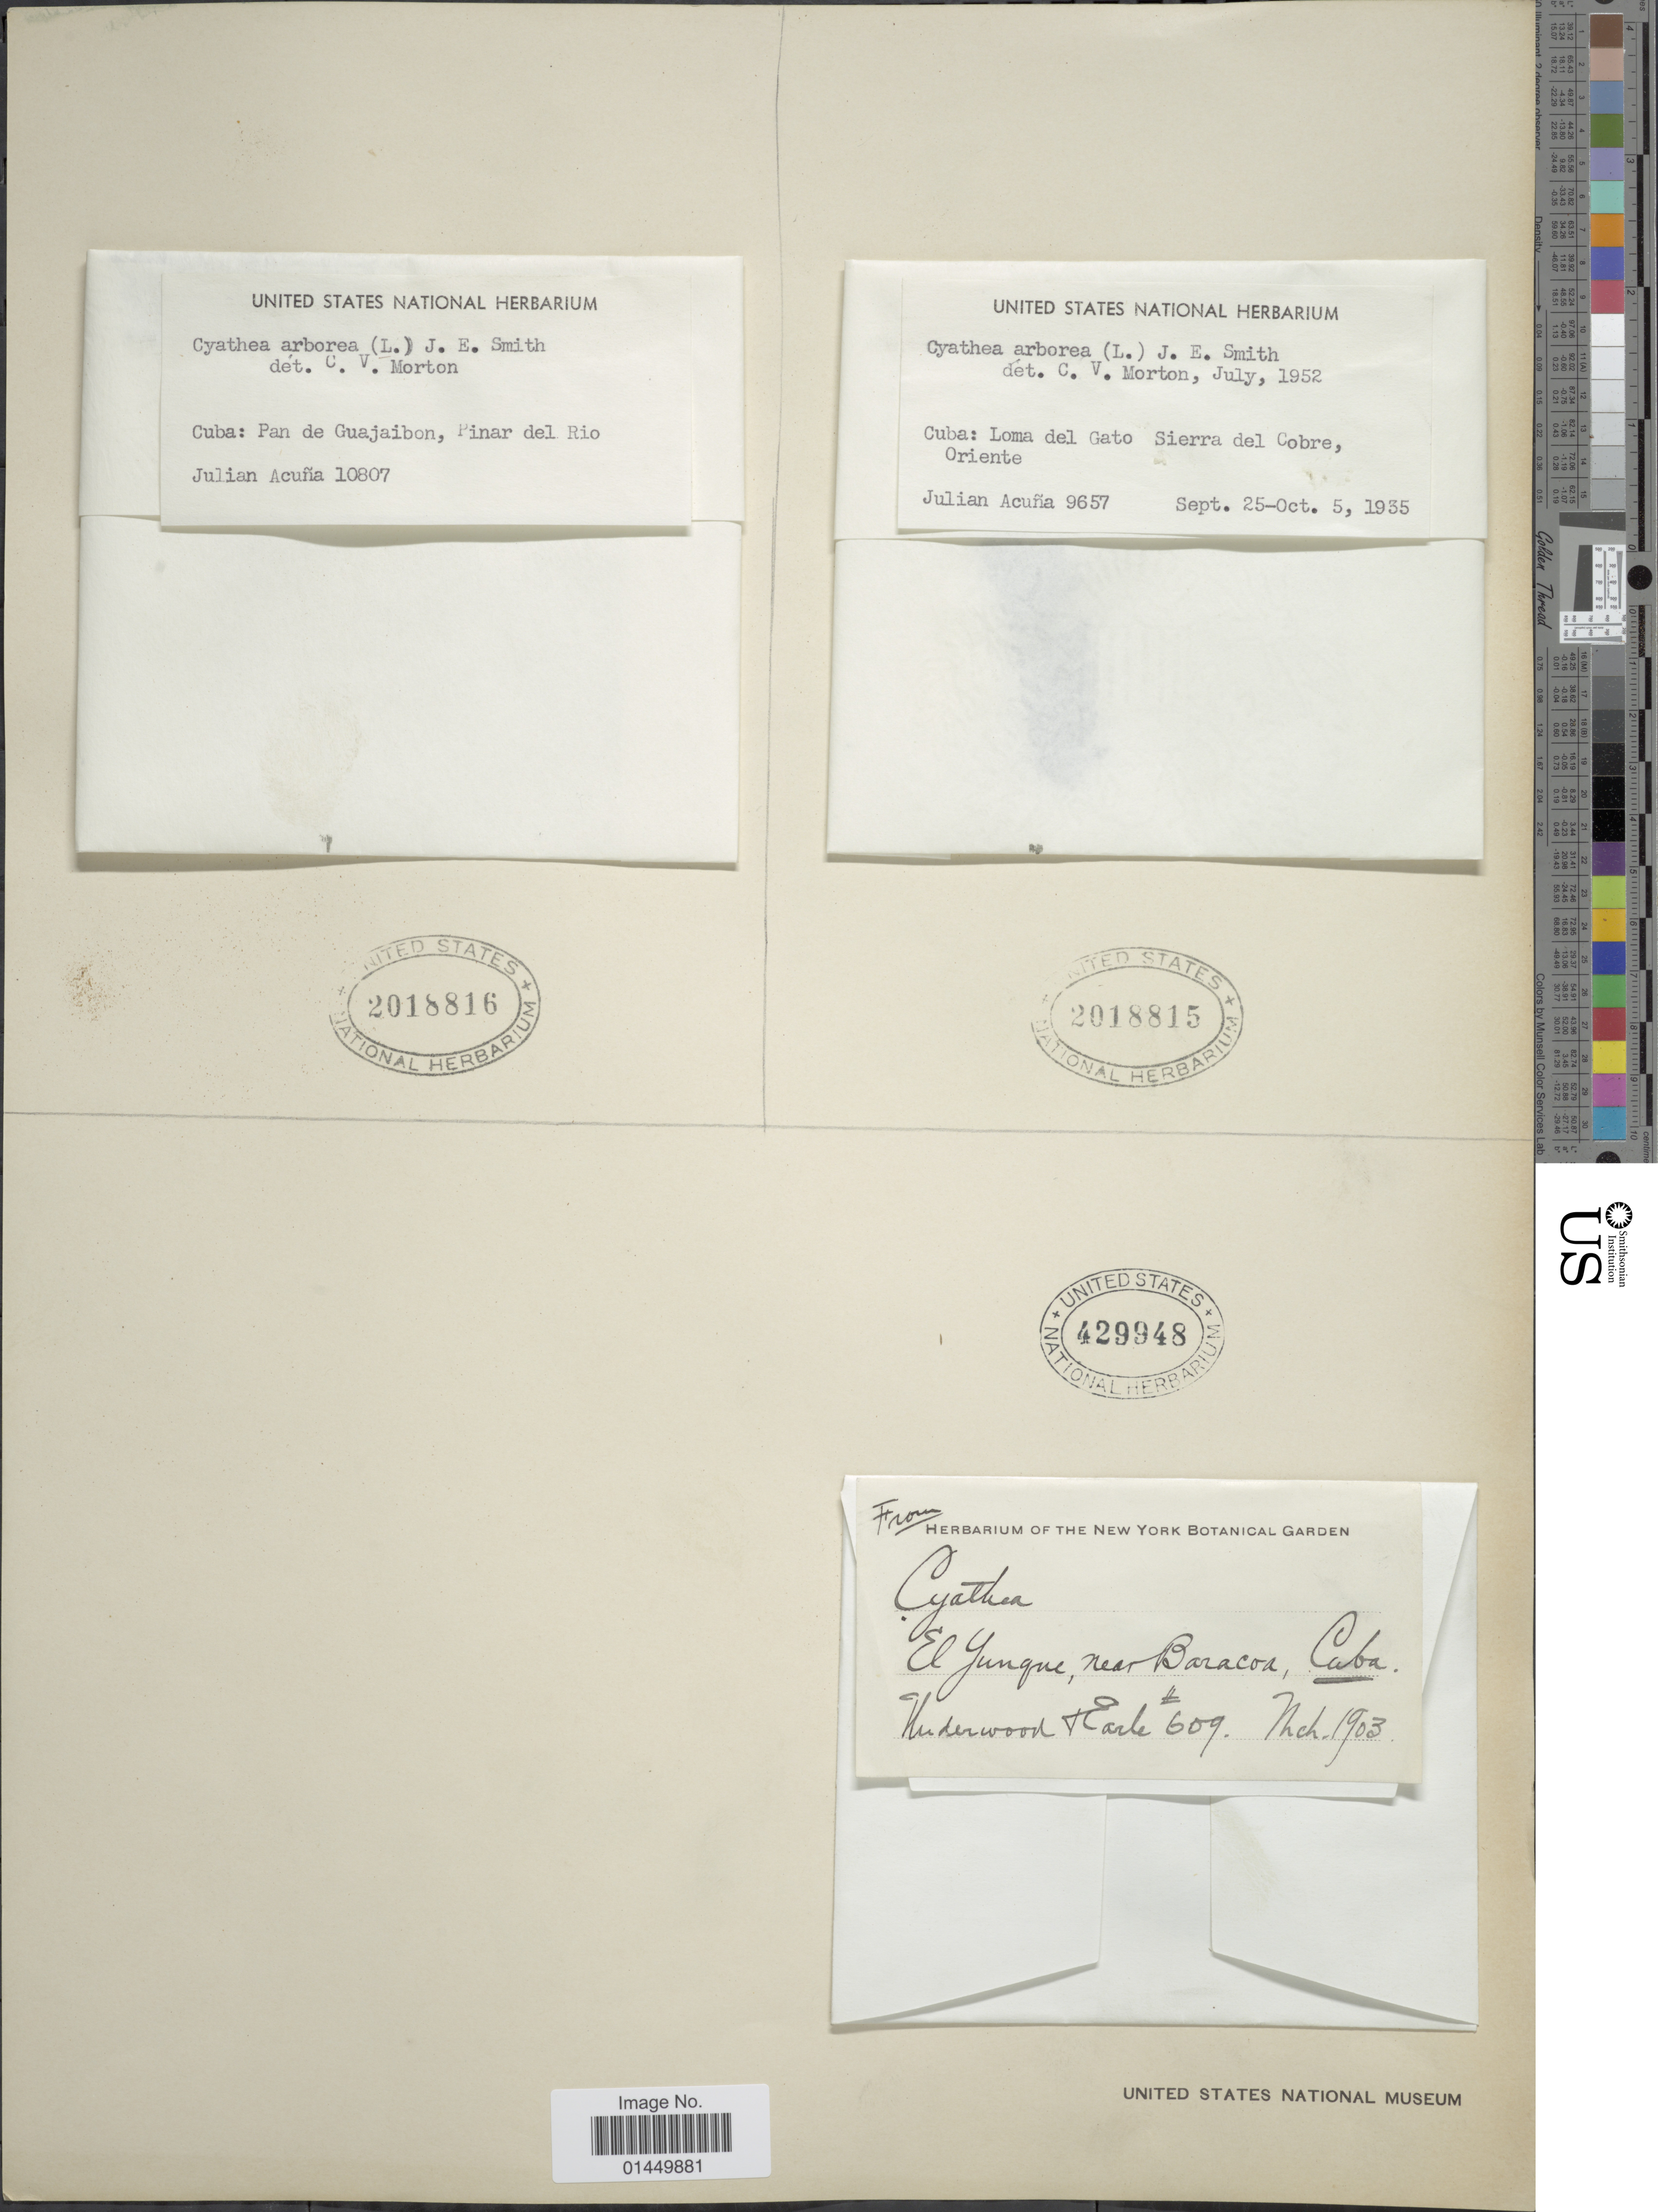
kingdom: Plantae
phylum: Tracheophyta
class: Polypodiopsida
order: Cyatheales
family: Cyatheaceae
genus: Cyathea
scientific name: Cyathea arborea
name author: (L.) Sm.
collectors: J. B. Acuña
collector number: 10807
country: Cuba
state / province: Pinar del Río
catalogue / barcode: US 2018816